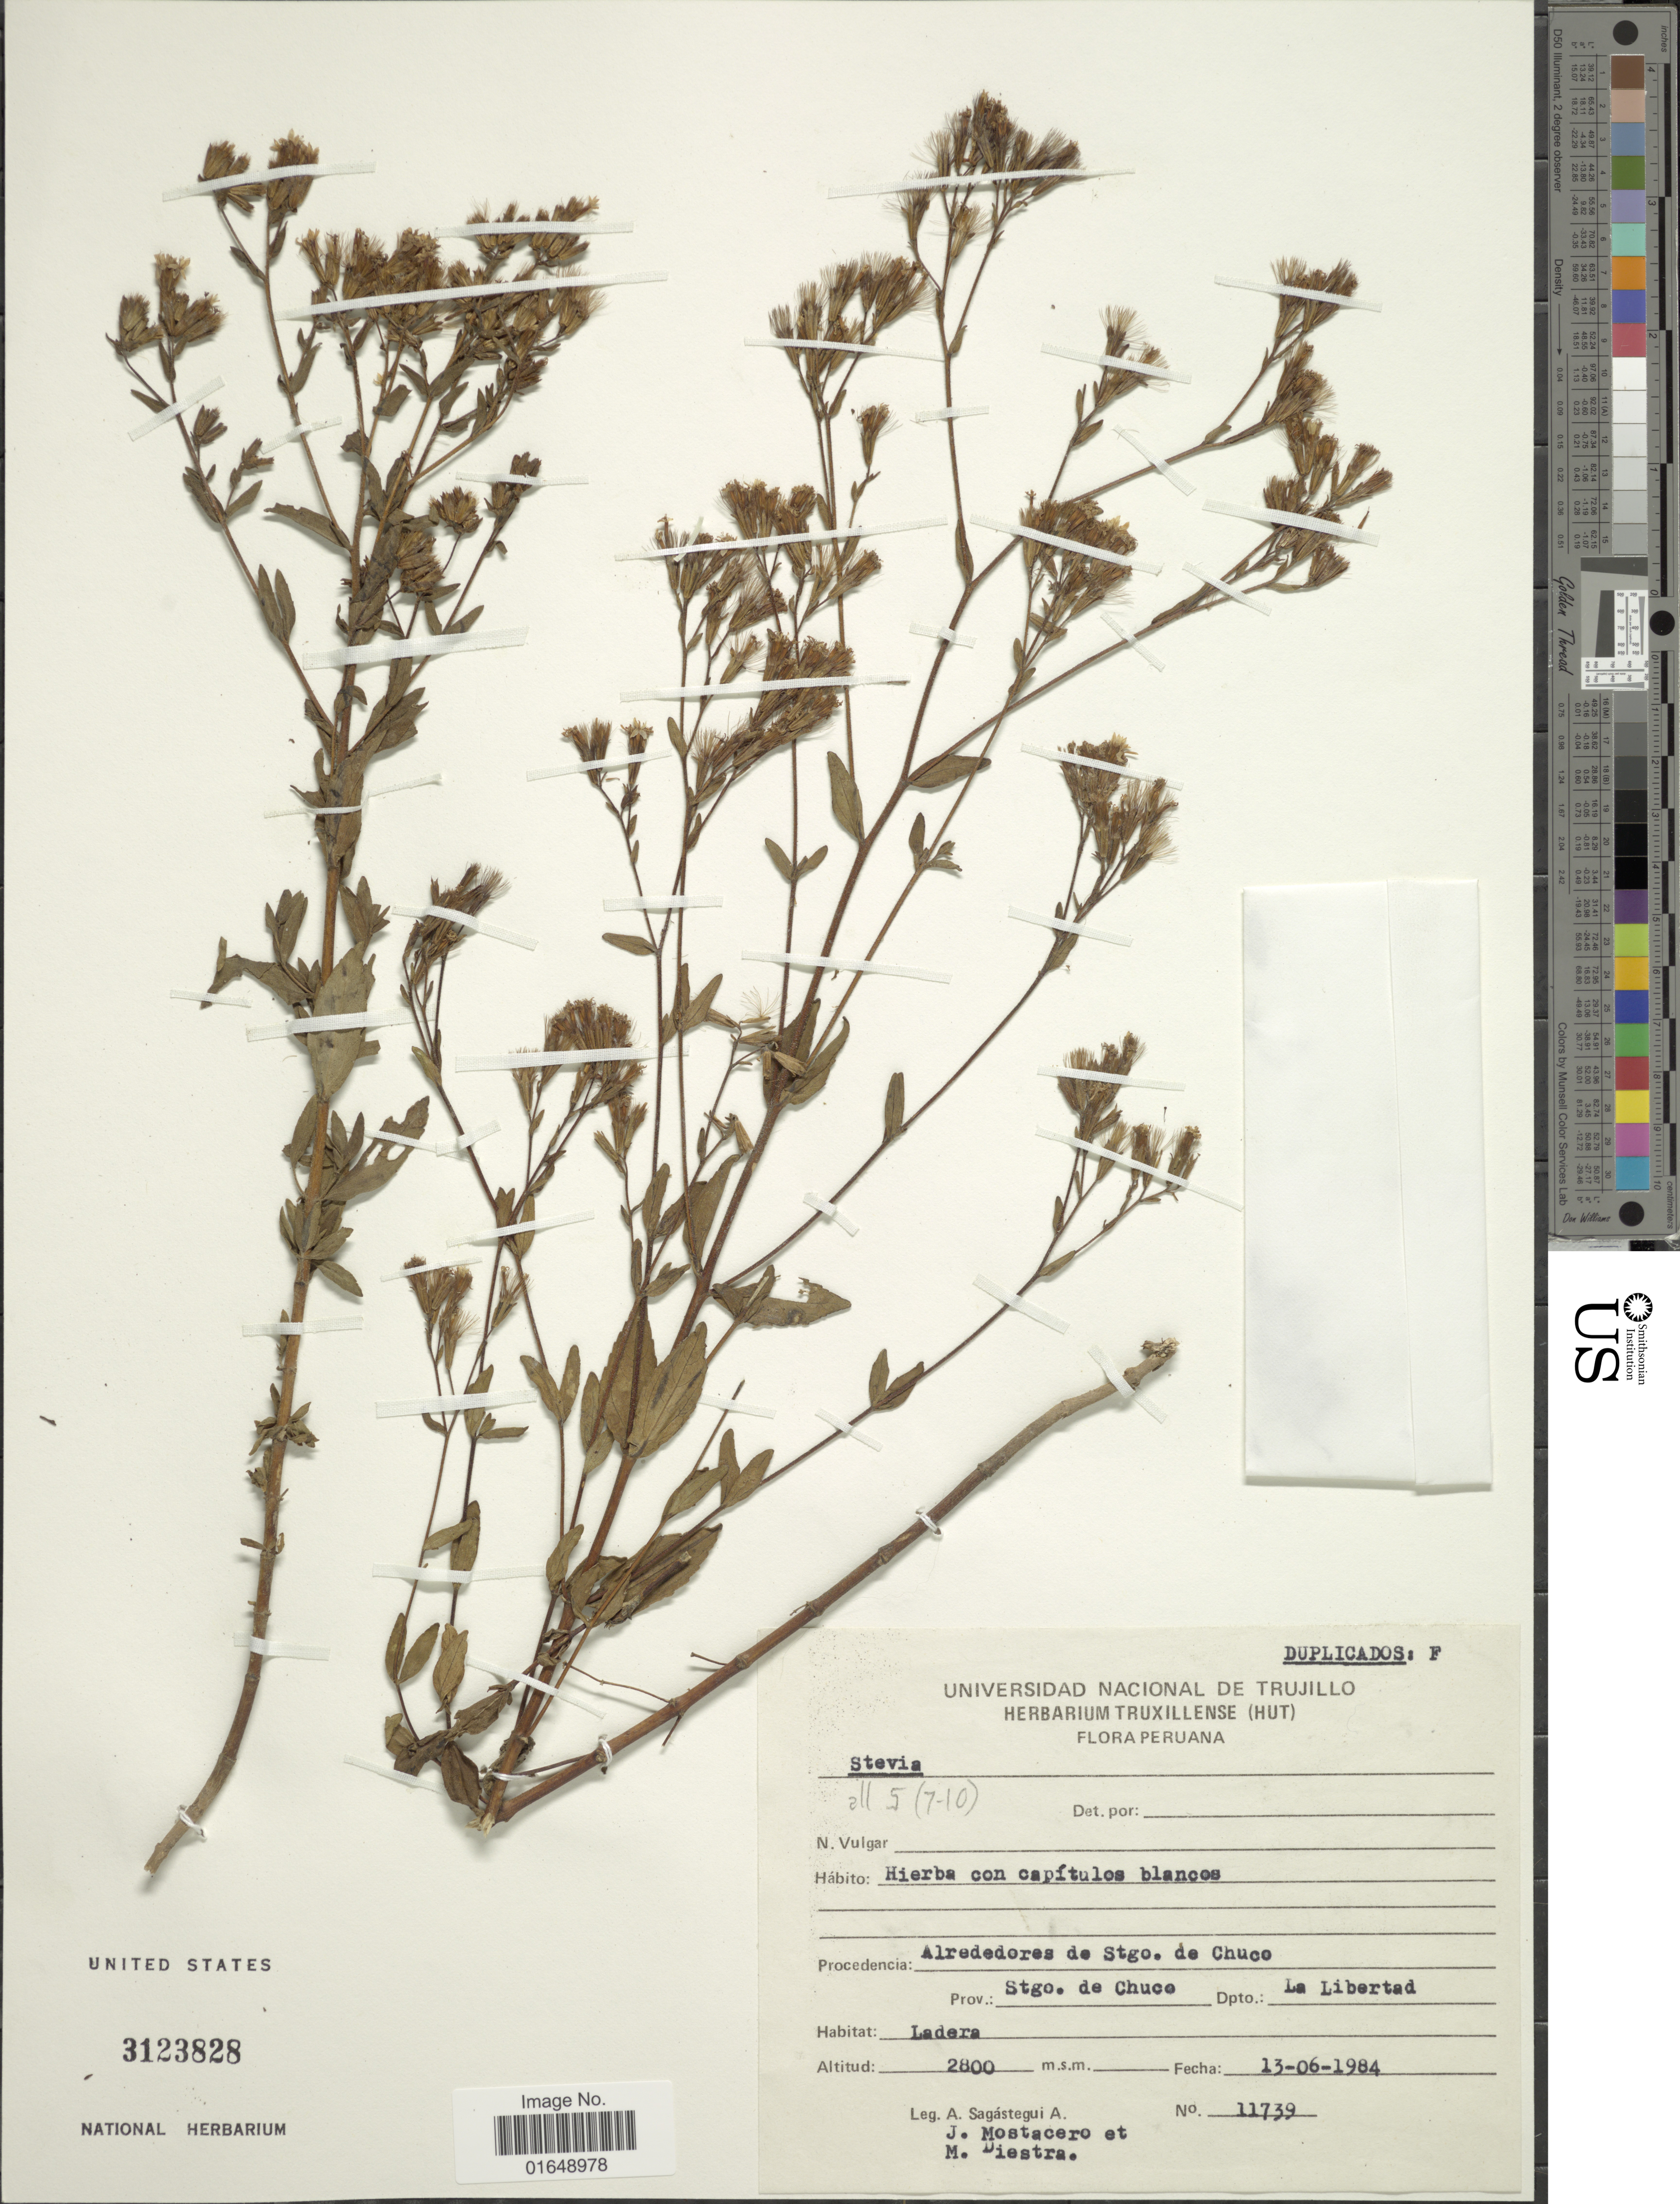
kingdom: Plantae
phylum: Tracheophyta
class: Magnoliopsida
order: Asterales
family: Asteraceae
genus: Stevia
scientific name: Stevia sp.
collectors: A. Sagástegui A., J. Mostacero & M. Diestra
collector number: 11739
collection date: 1984-06-13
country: Peru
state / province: La Libertad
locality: Alrededores de Stgo. de Chuco, Prov.: Stgo. de Chuco,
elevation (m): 2800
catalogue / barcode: US 3123828